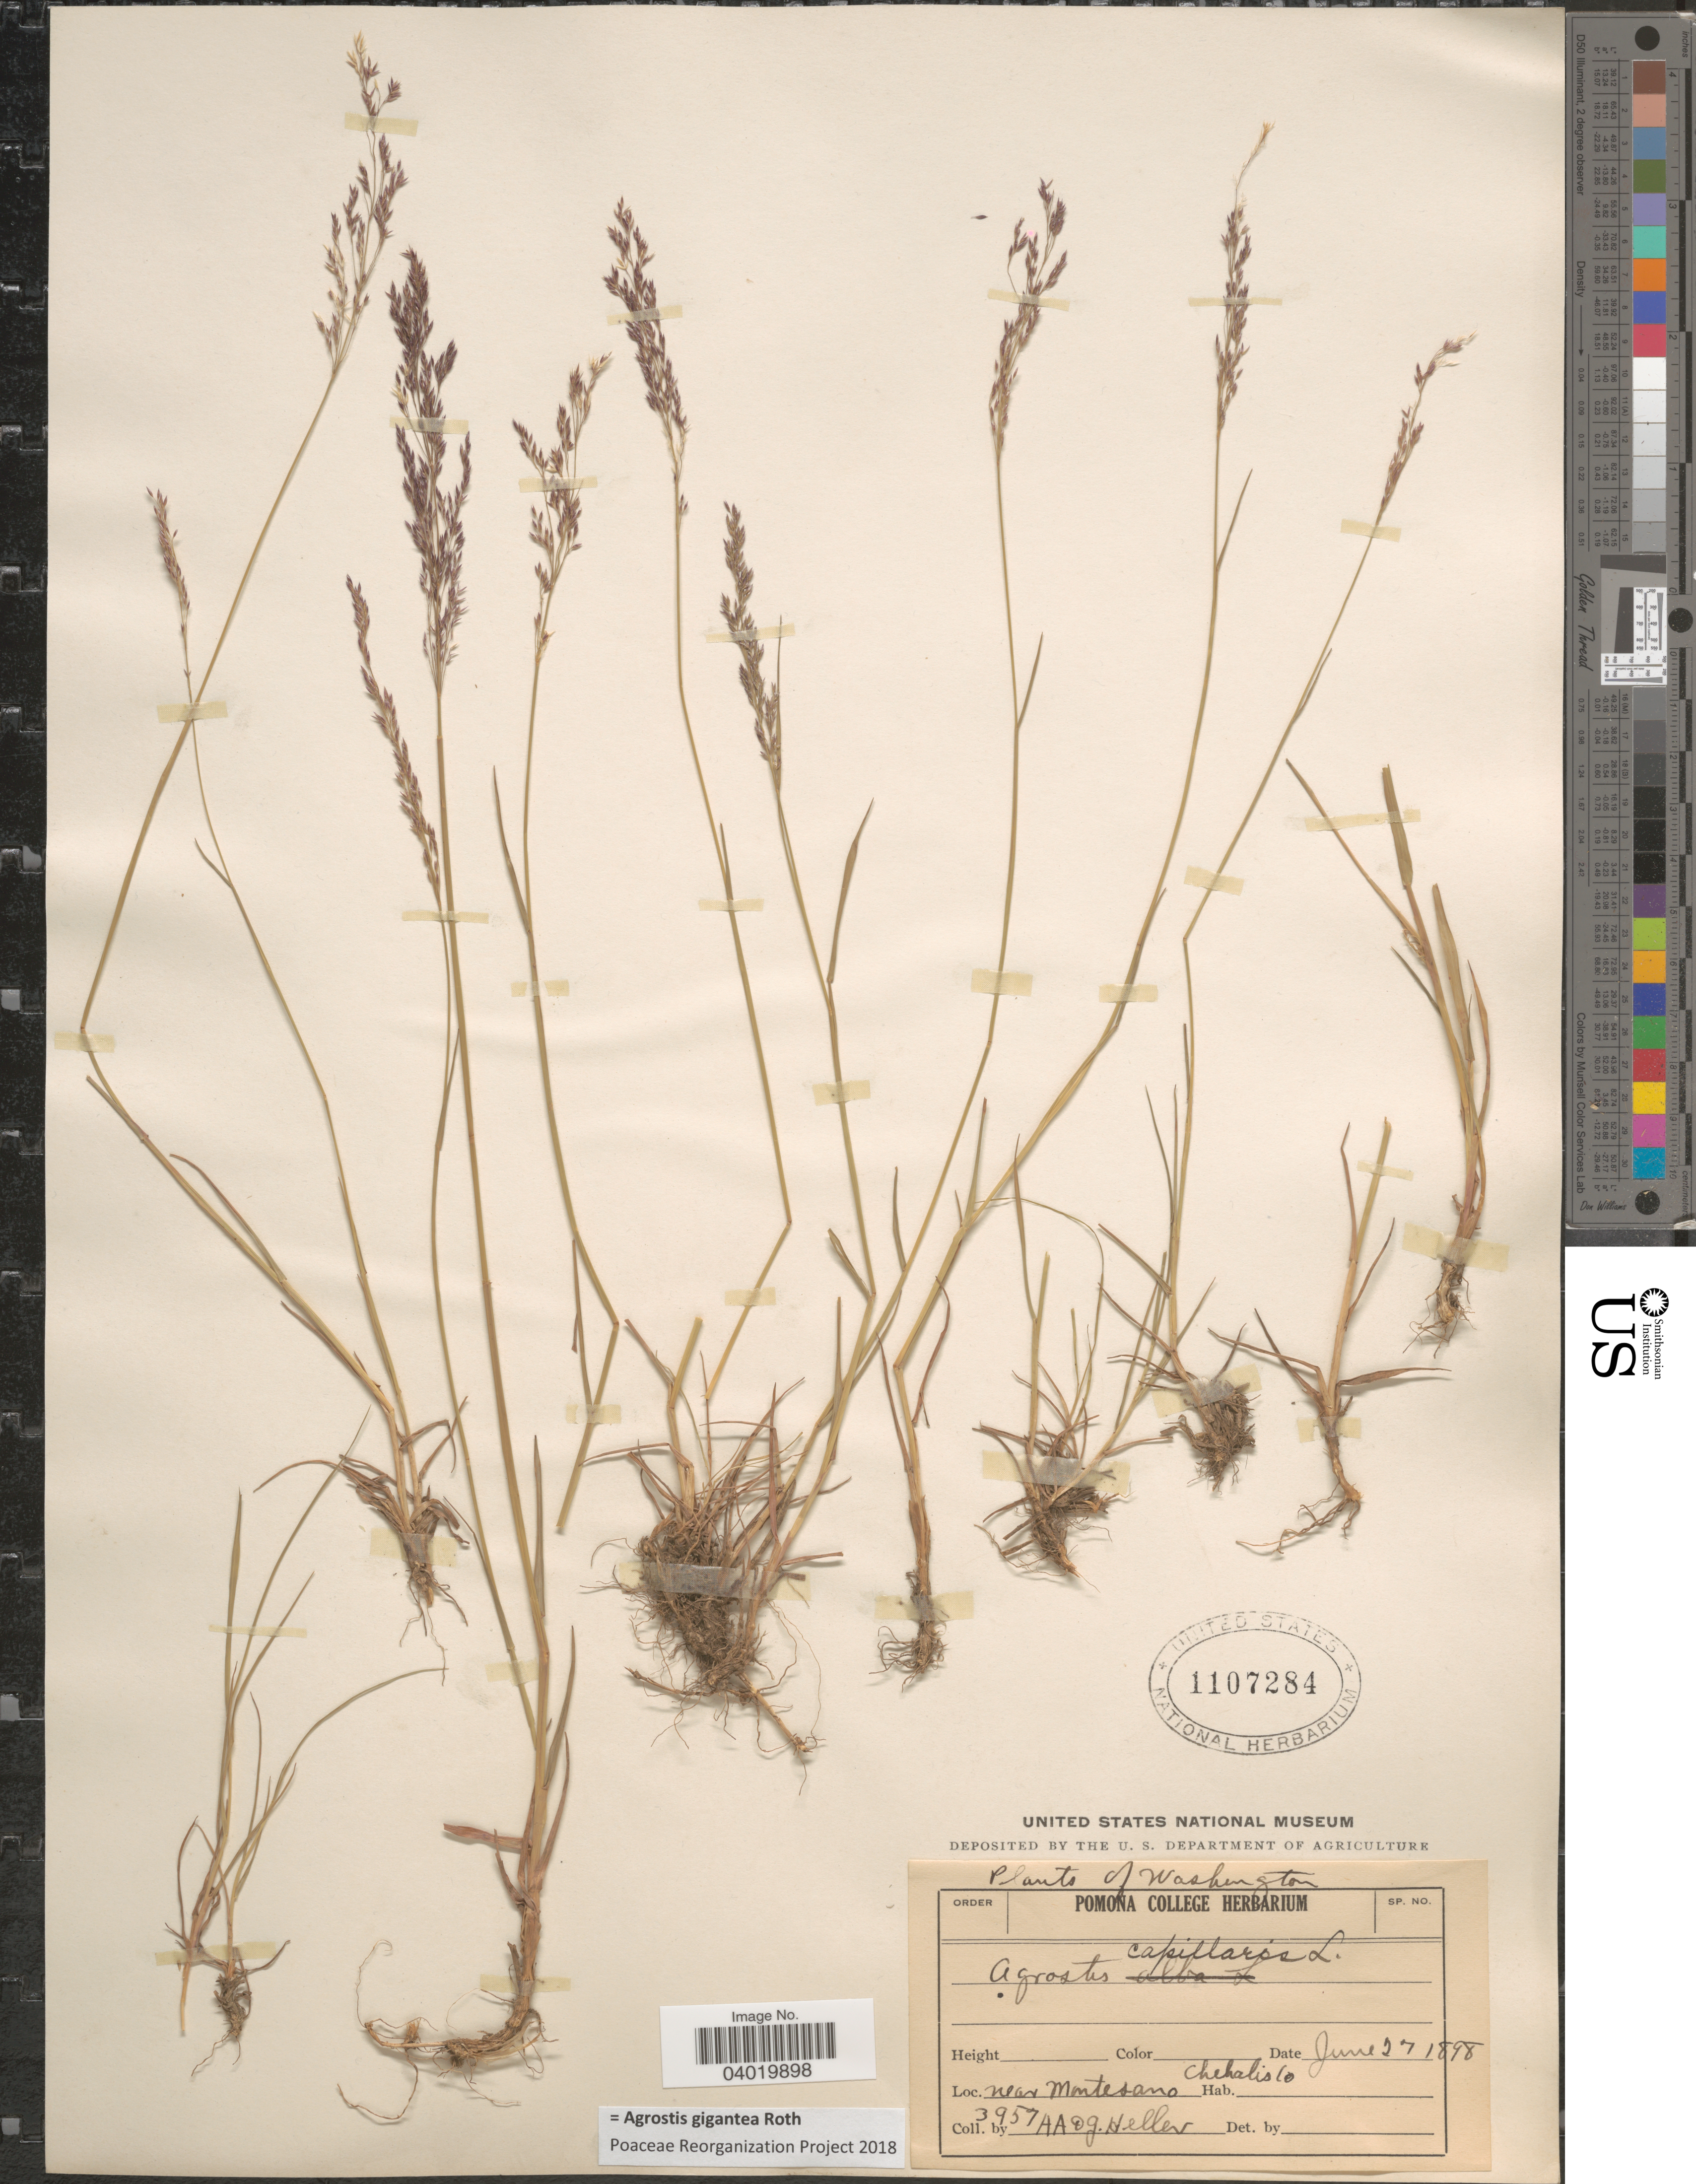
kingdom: Plantae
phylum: Tracheophyta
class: Liliopsida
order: Poales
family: Poaceae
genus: Agrostis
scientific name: Agrostis gigantea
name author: Roth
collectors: A. A. Heller & G. C. Heller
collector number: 3957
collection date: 1898-06-27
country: United States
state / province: Washington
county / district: Grays Harbor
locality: Near Montesano. Chehalis Co.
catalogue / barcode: US 1107284